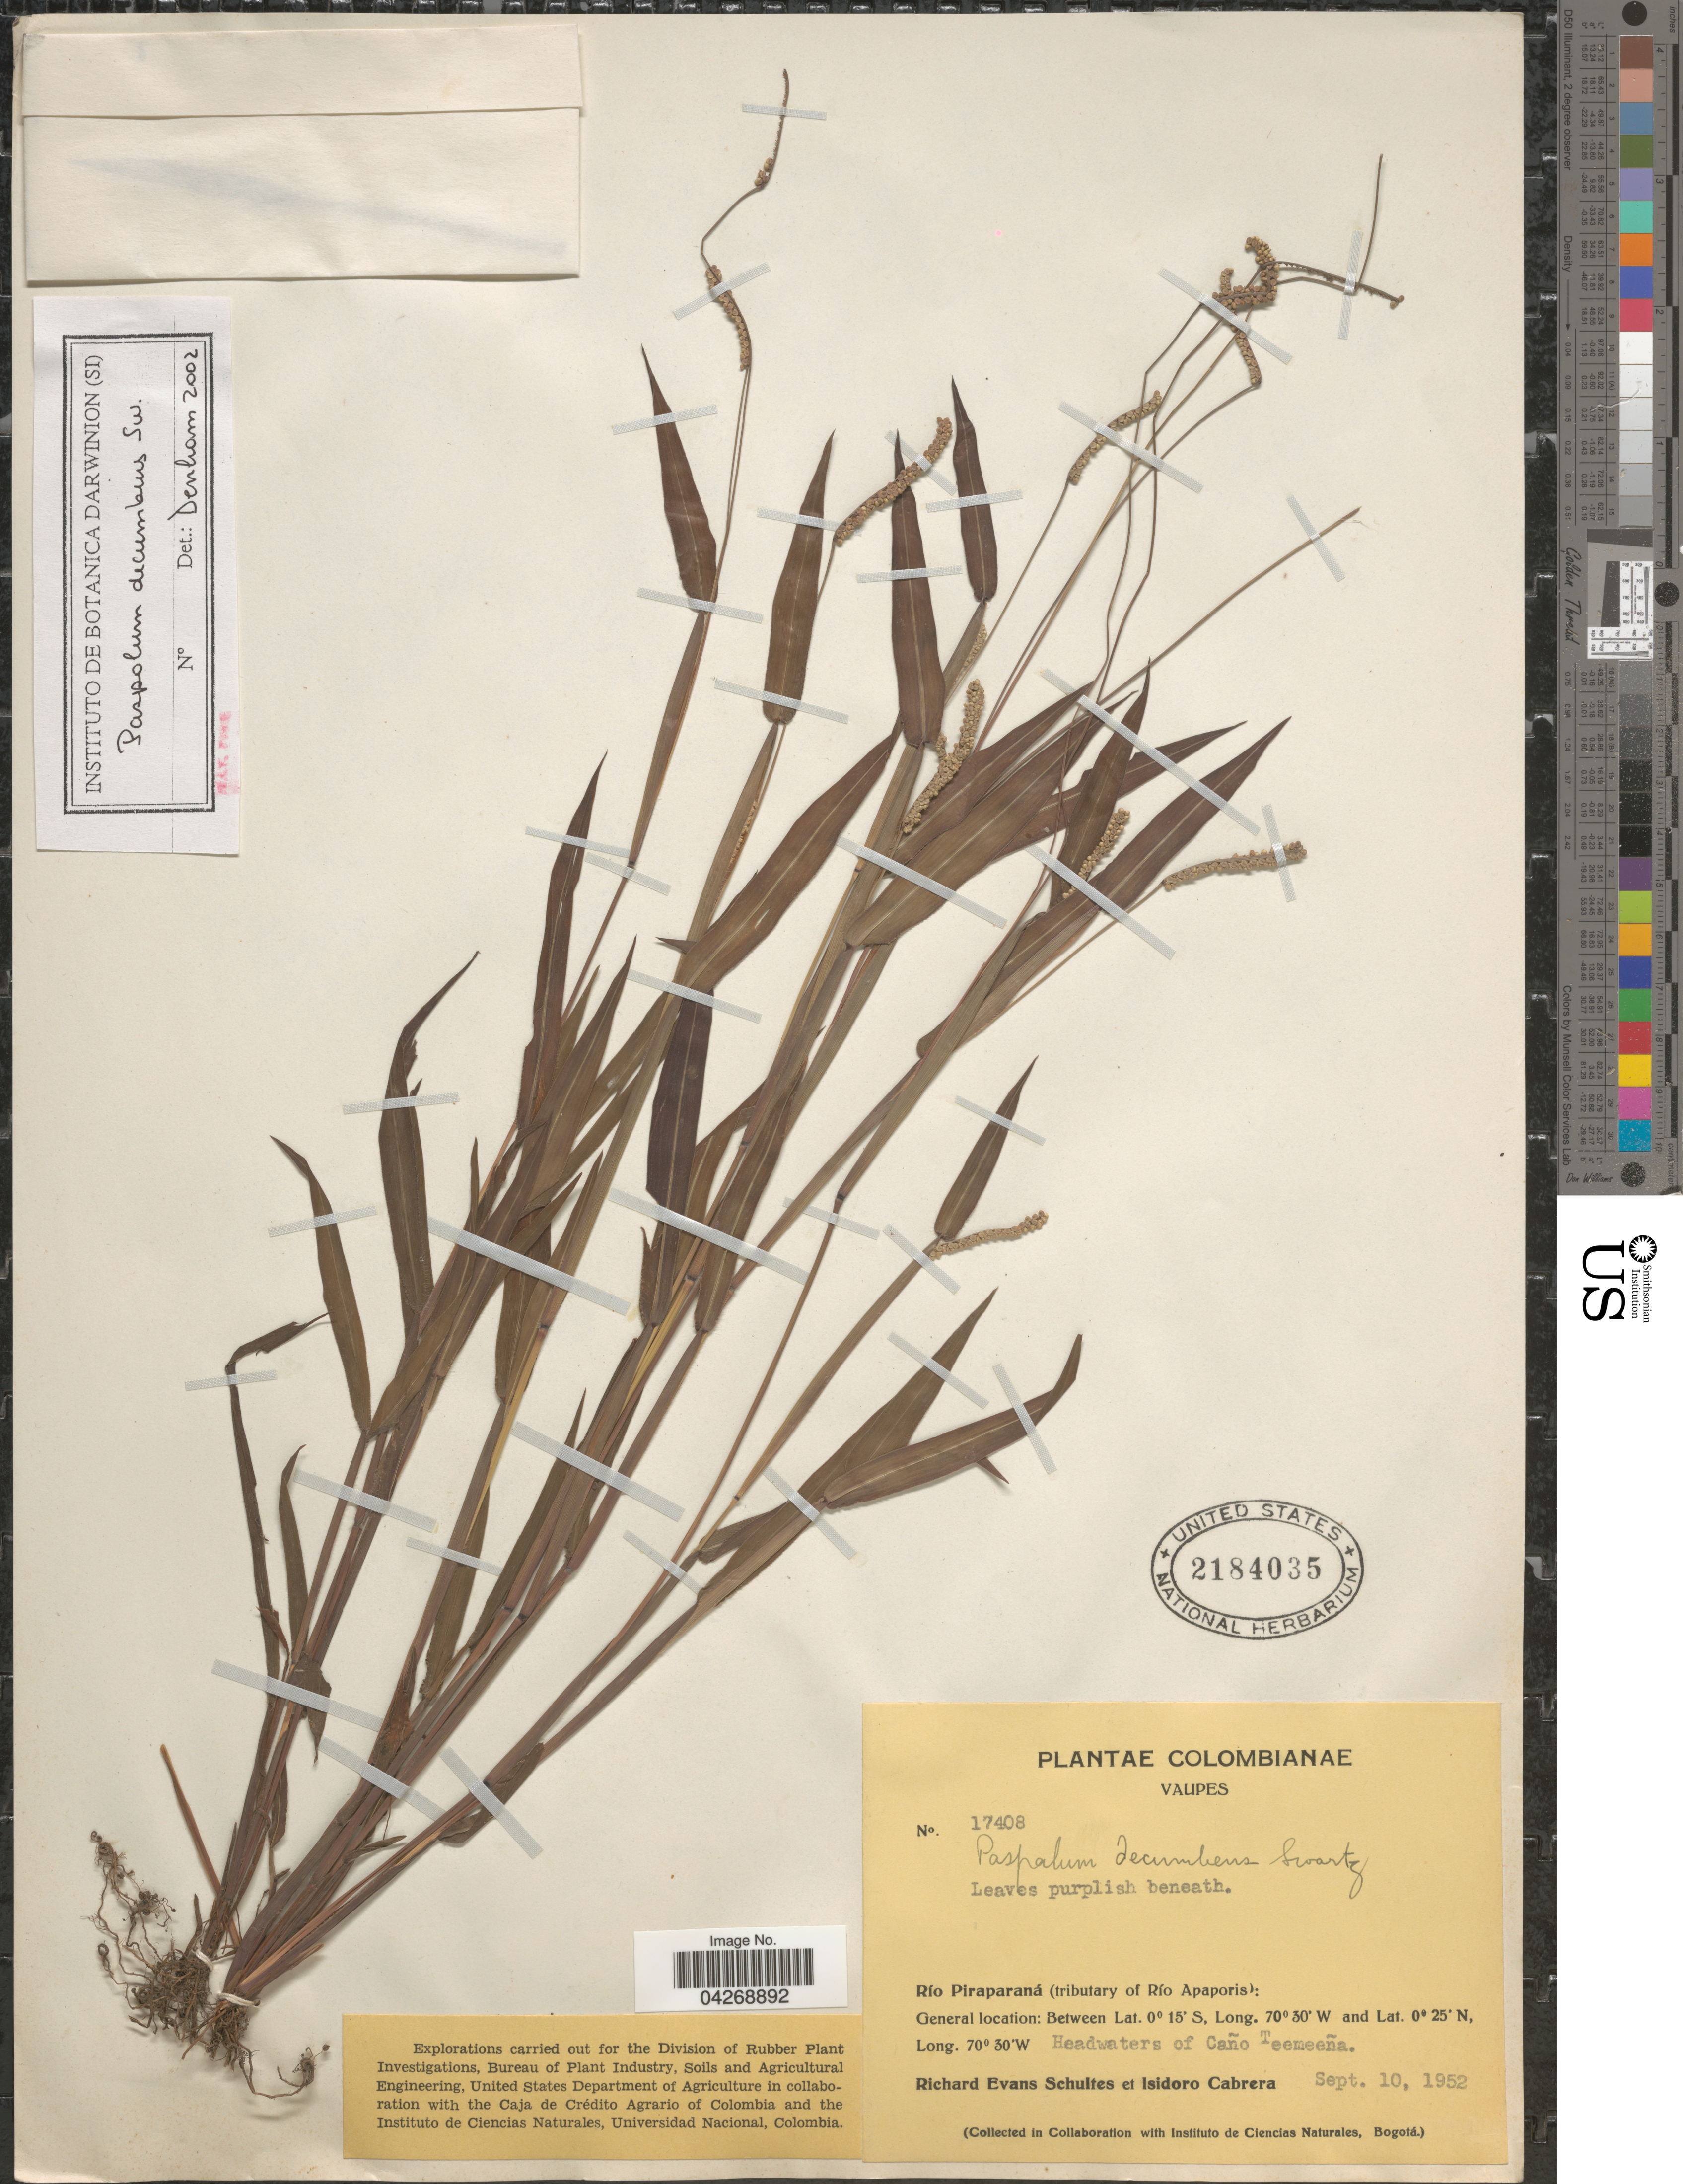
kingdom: Plantae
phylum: Tracheophyta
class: Liliopsida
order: Poales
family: Poaceae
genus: Paspalum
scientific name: Paspalum decumbens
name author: Sw.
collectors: R. E. Schultes & I. Cabrera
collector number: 17408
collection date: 1952-09-10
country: Colombia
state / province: Vaupés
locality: Vaupes. Río Piraparaná (tributary of Río Apaporis): General location: Headwaters of Caño Teemeeña.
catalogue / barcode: US 2184035